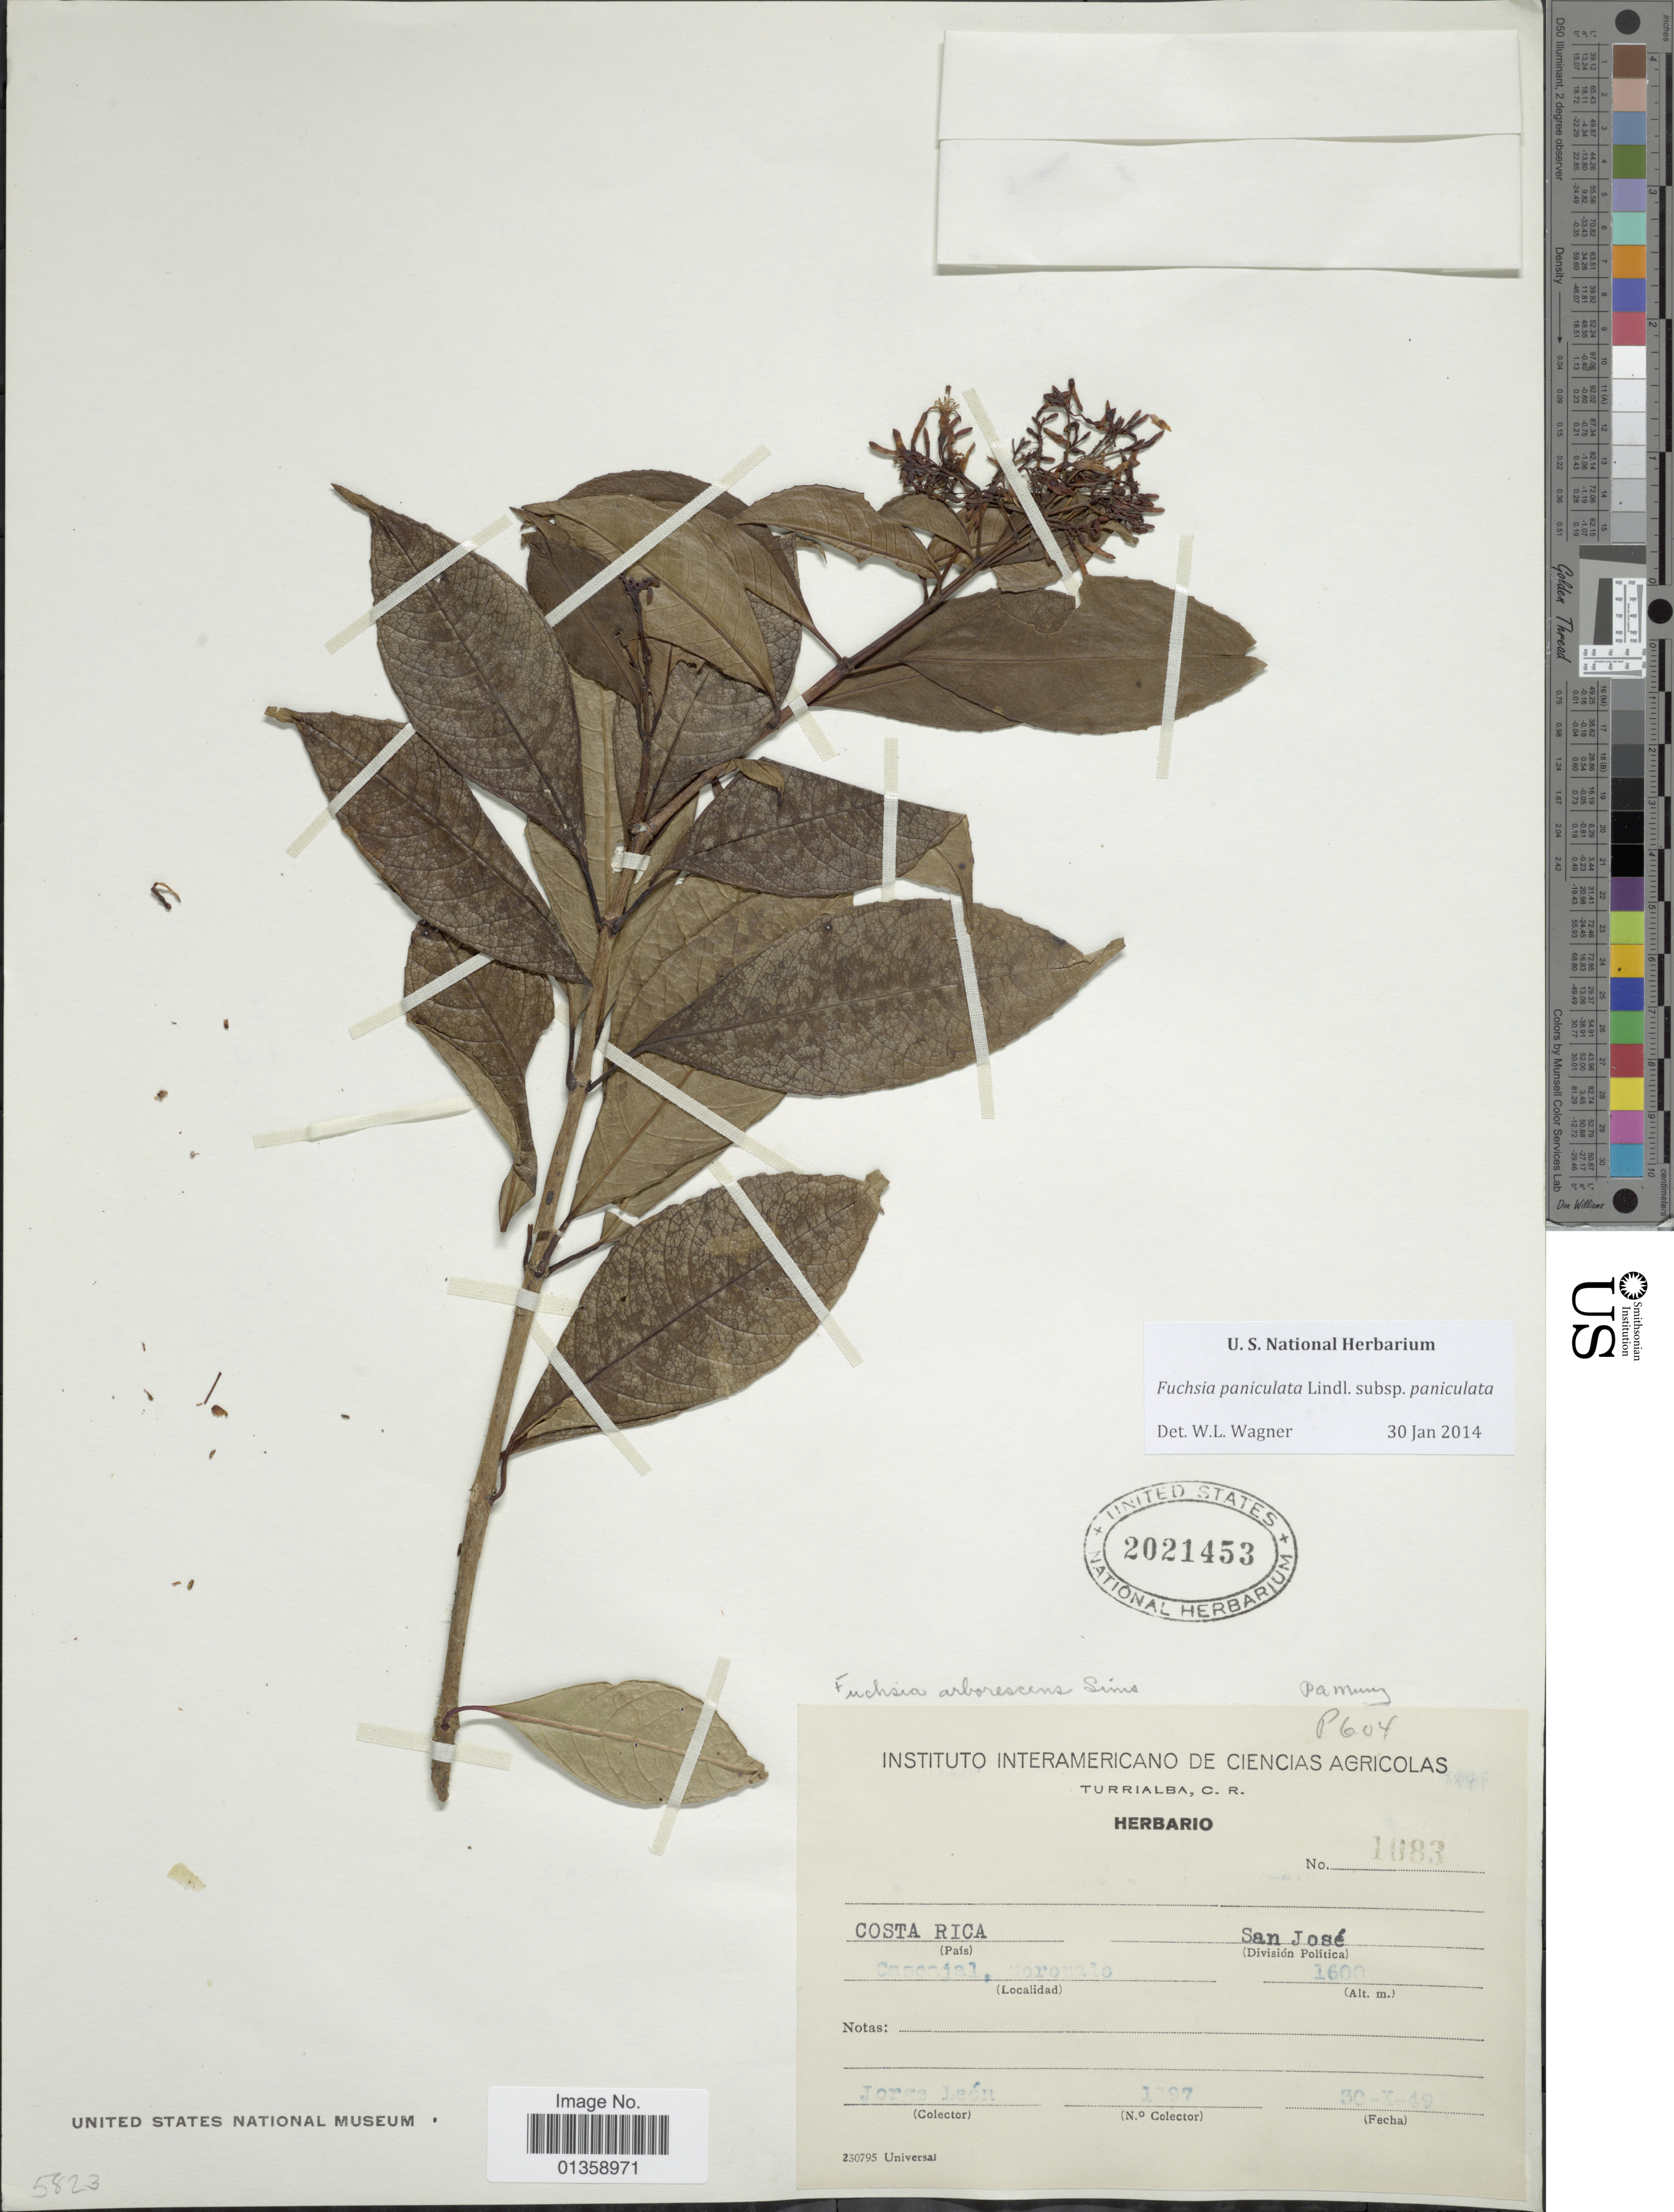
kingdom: Plantae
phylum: Tracheophyta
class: Magnoliopsida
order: Myrtales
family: Onagraceae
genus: Fuchsia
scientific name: Fuchsia paniculata subsp. paniculata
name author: Lindl.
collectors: J. León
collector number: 1897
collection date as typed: Transcribed d/m/y: 30/10/49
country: Costa Rica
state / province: San José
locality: Cascajal, Coronado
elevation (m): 1600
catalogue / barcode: US 2021453